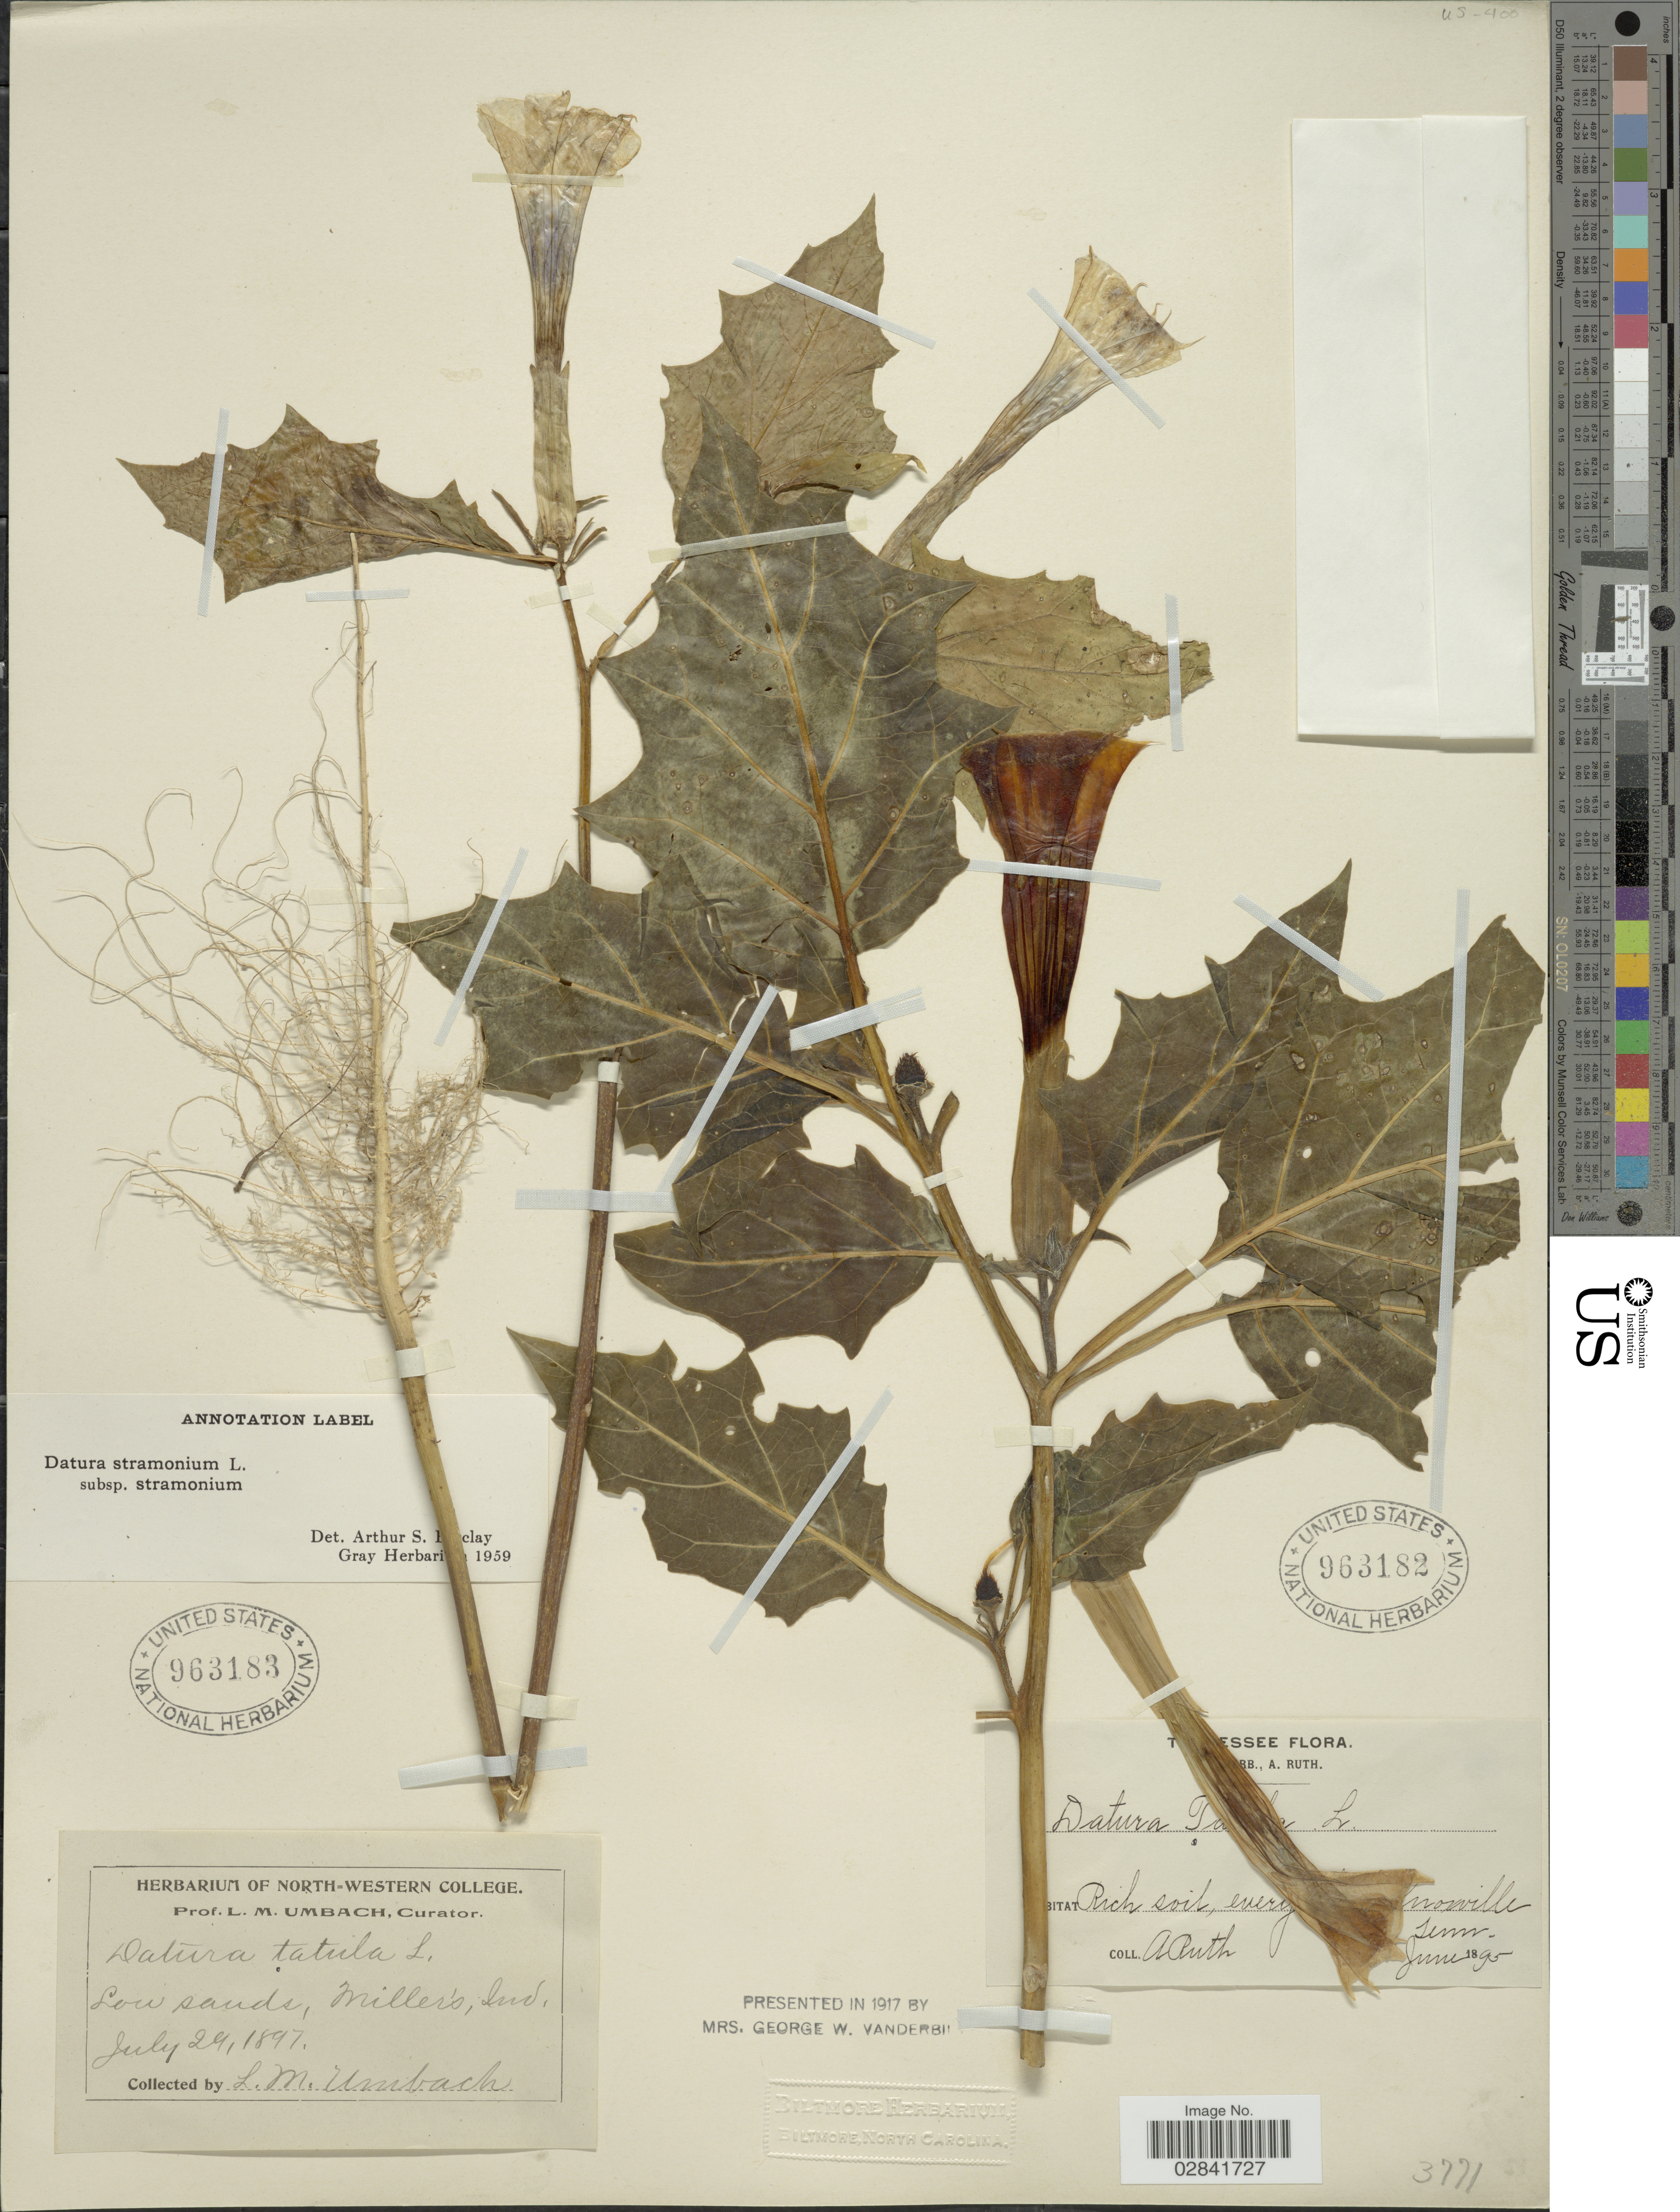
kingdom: Plantae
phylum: Tracheophyta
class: Magnoliopsida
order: Solanales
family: Solanaceae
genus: Datura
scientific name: Datura stramonium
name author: L.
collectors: A. Ruth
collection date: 1895-06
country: United States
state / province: Tennessee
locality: Knoxville.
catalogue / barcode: US 963182-2